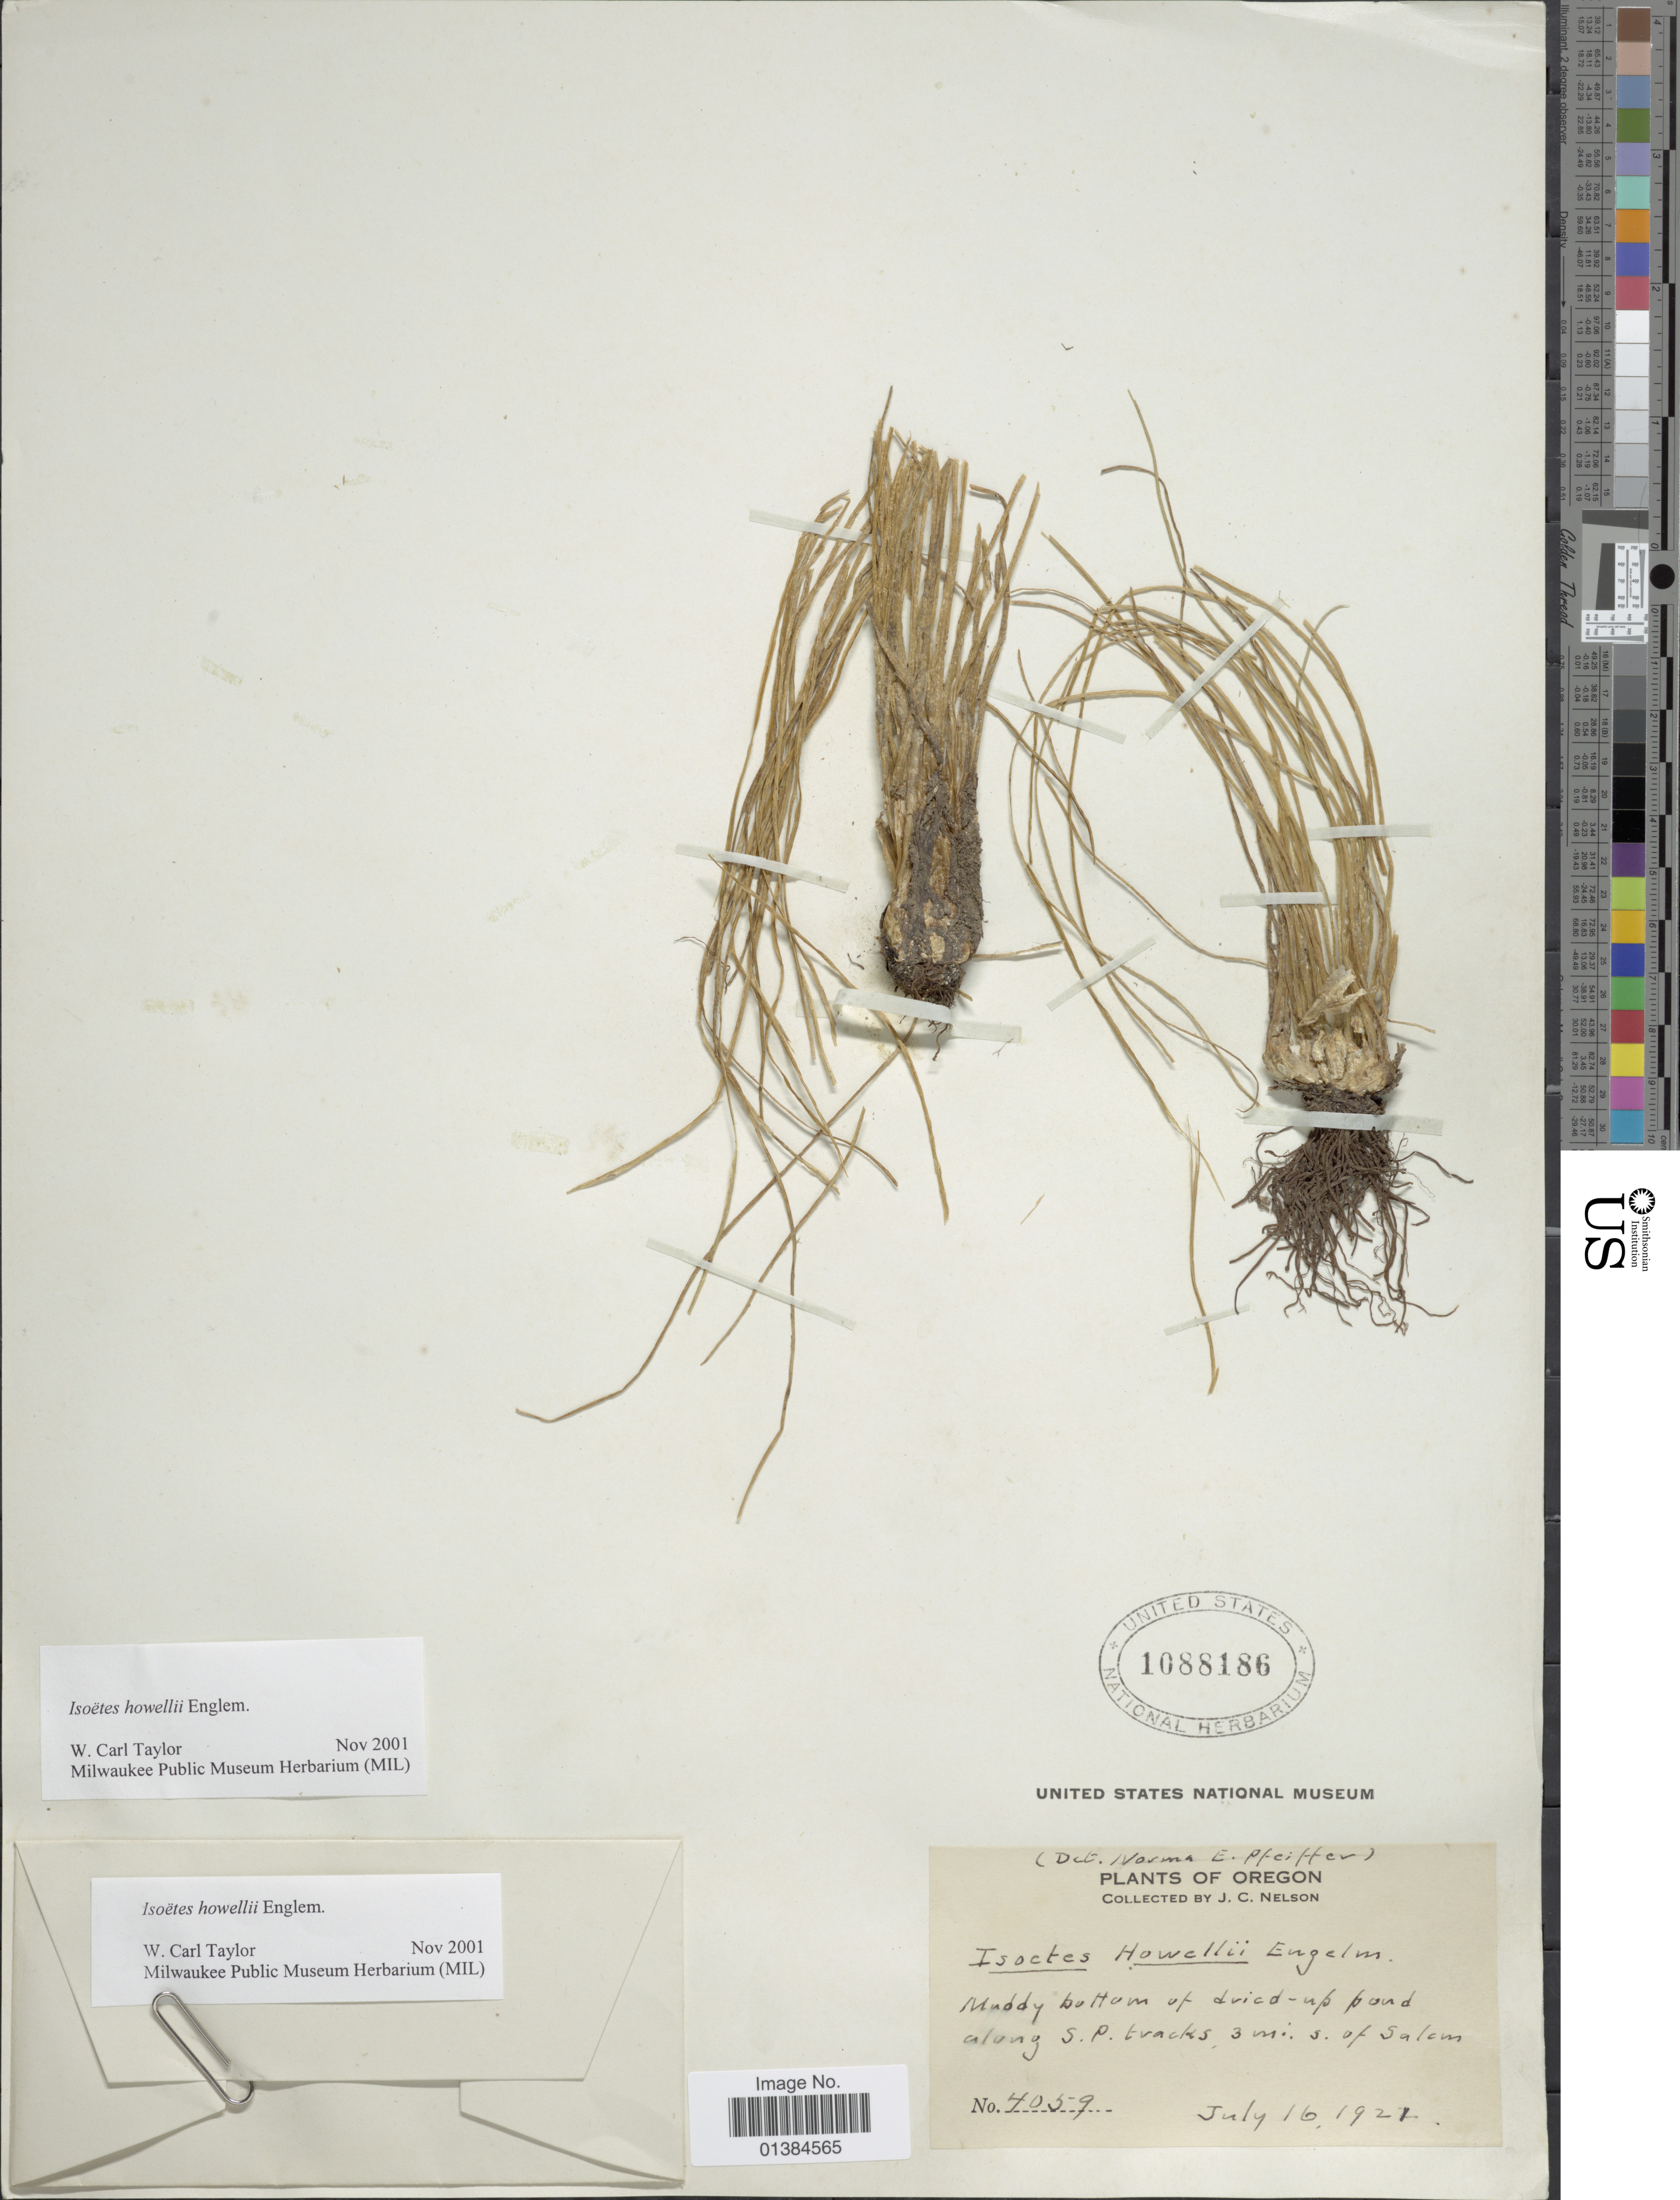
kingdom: Plantae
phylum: Tracheophyta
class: Lycopodiopsida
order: Isoetales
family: Isoetaceae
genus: Isoetes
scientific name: Isoetes howellii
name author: Engelm.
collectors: J. C. Nelson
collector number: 4059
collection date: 1921-07-16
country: United States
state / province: Oregon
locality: Muddy bottom of dried-up pond along S.P. tracks, 3 mi. s. of Salem.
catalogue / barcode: US 1088186